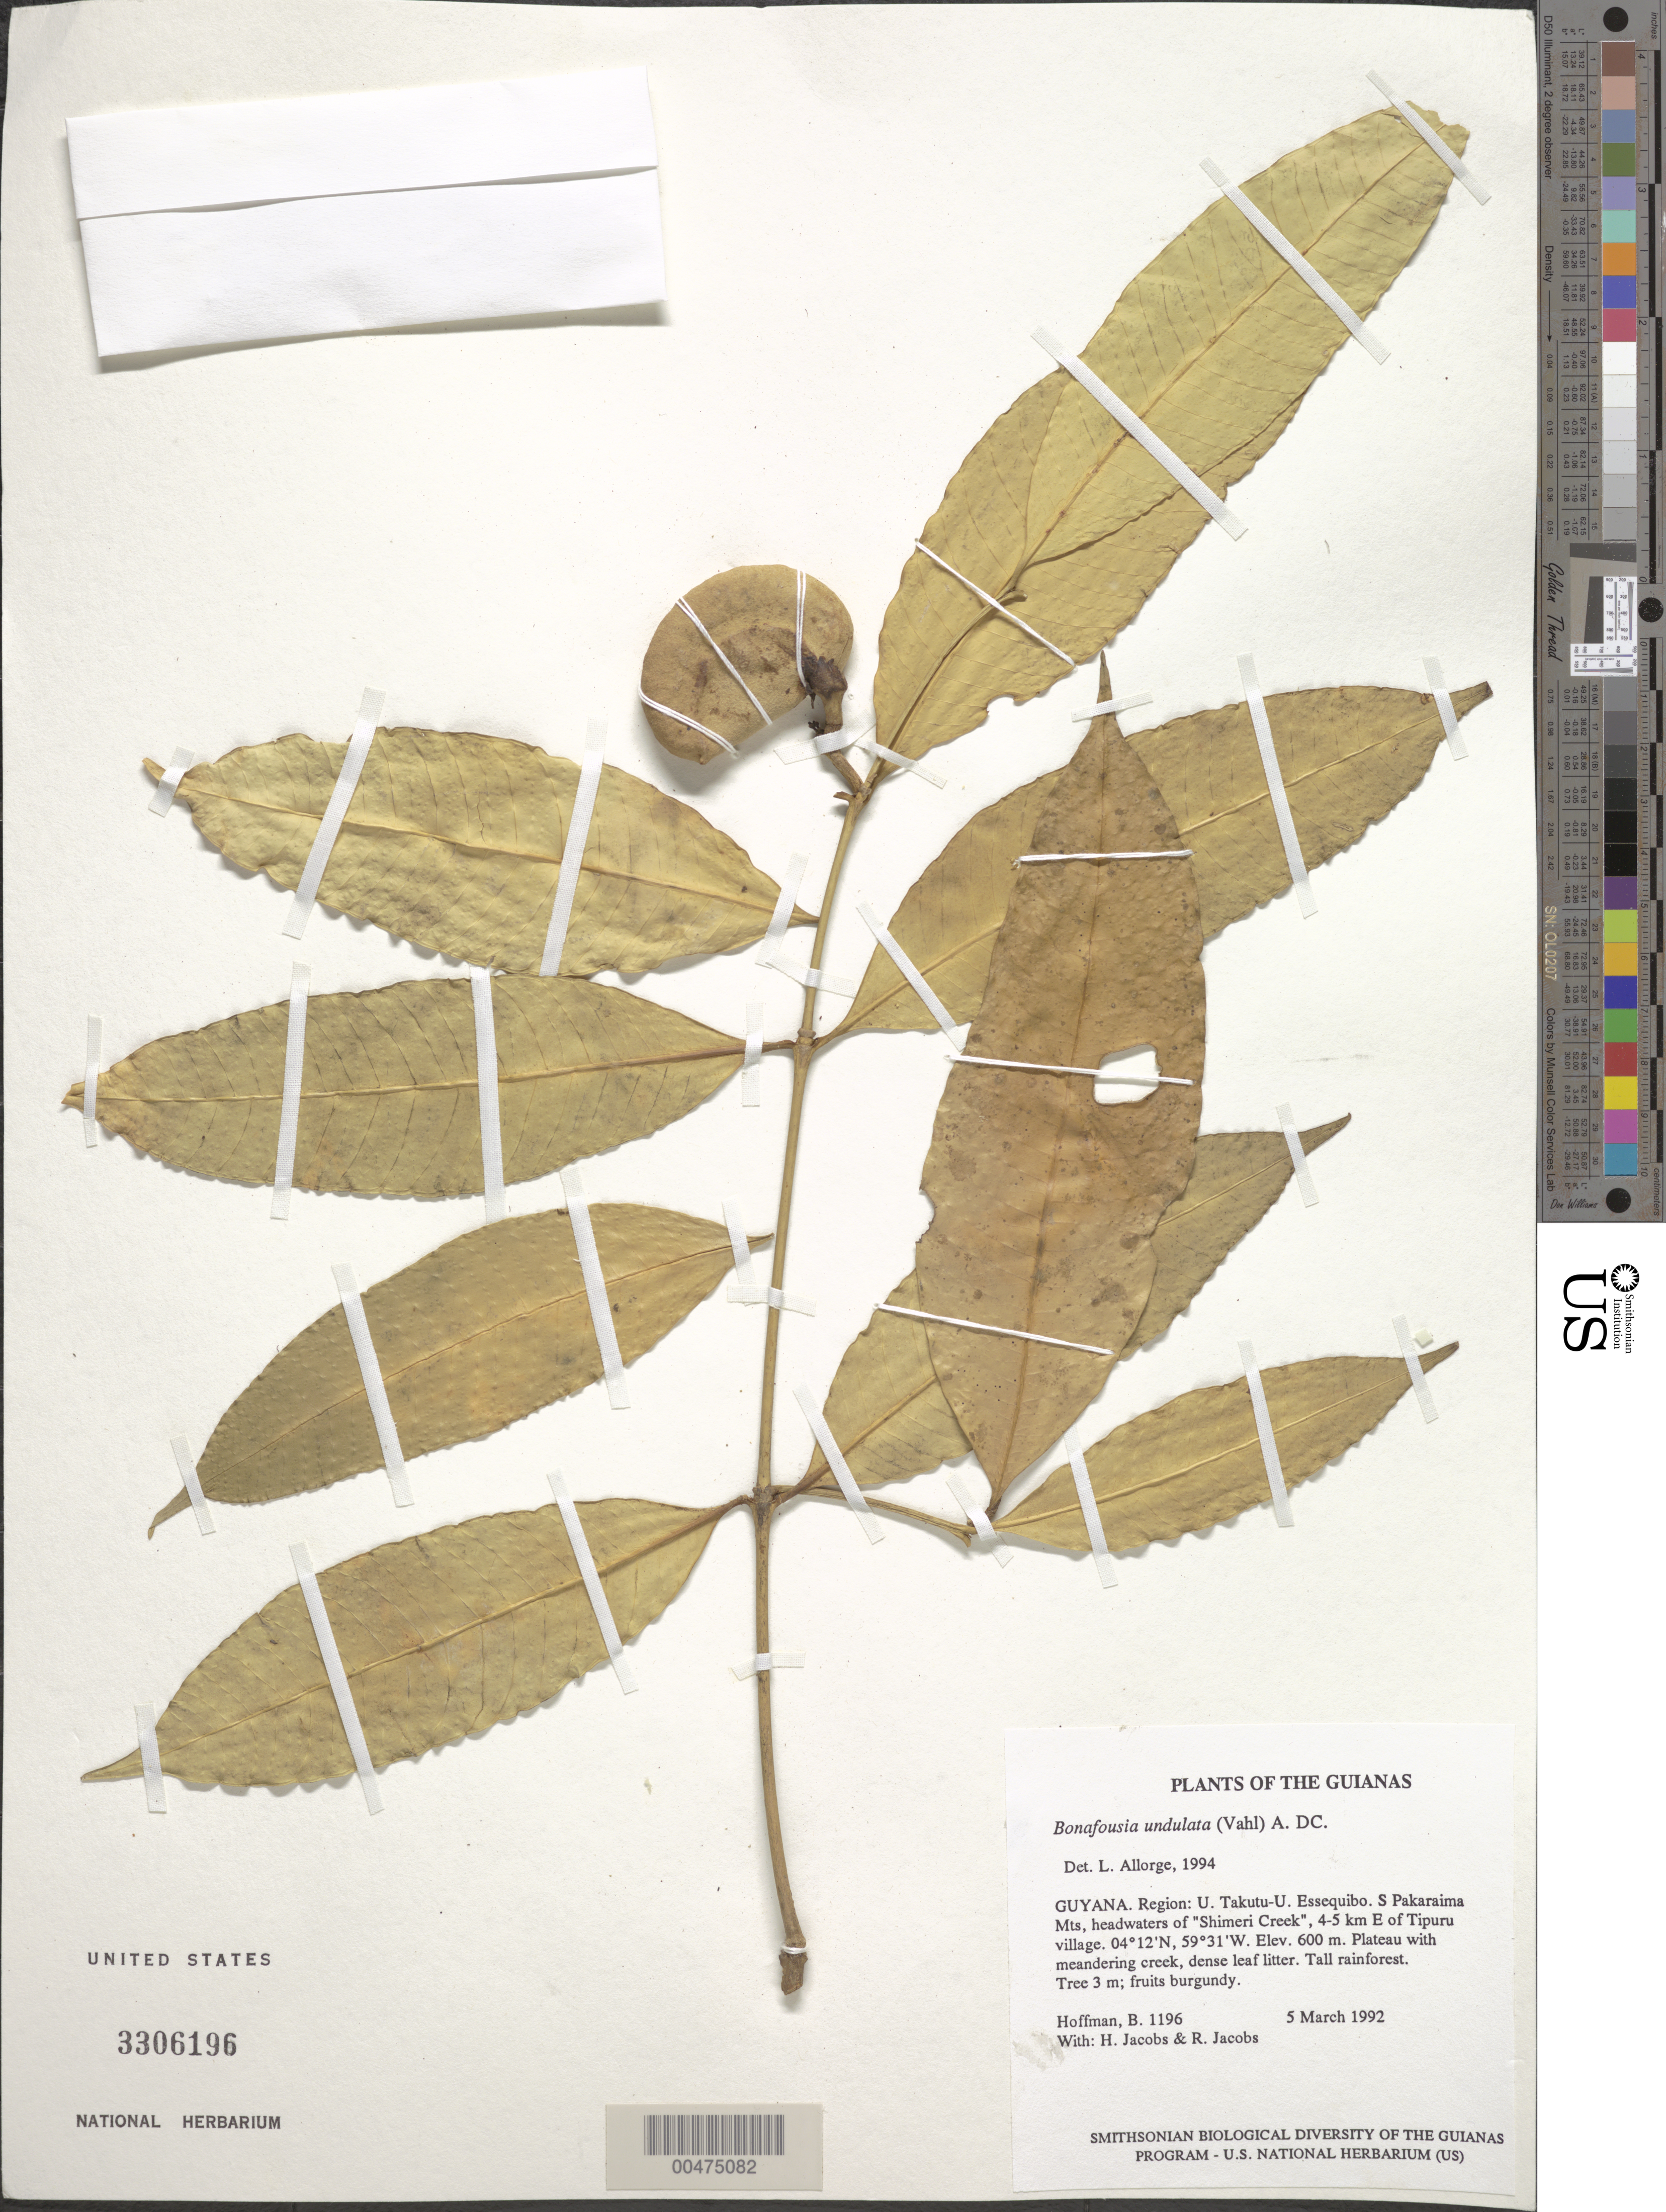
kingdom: Plantae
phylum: Tracheophyta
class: Magnoliopsida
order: Gentianales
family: Apocynaceae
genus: Tabernaemontana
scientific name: Tabernaemontana undulata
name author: Vahl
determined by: Allorge, L.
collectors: B. Hoffman, H. Jacobs & R. Jacobs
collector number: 1196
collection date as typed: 5 March 1992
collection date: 1992-03-05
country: Guyana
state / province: U. Takutu-U. Essequibo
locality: S Pakaraima Mts, headwaters of "Shimeri Creek", 4-5 km E of Tipuru Village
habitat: Plateau with meandering creek, dense leaf litter. Tall rainforest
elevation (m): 600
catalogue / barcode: US 3306196